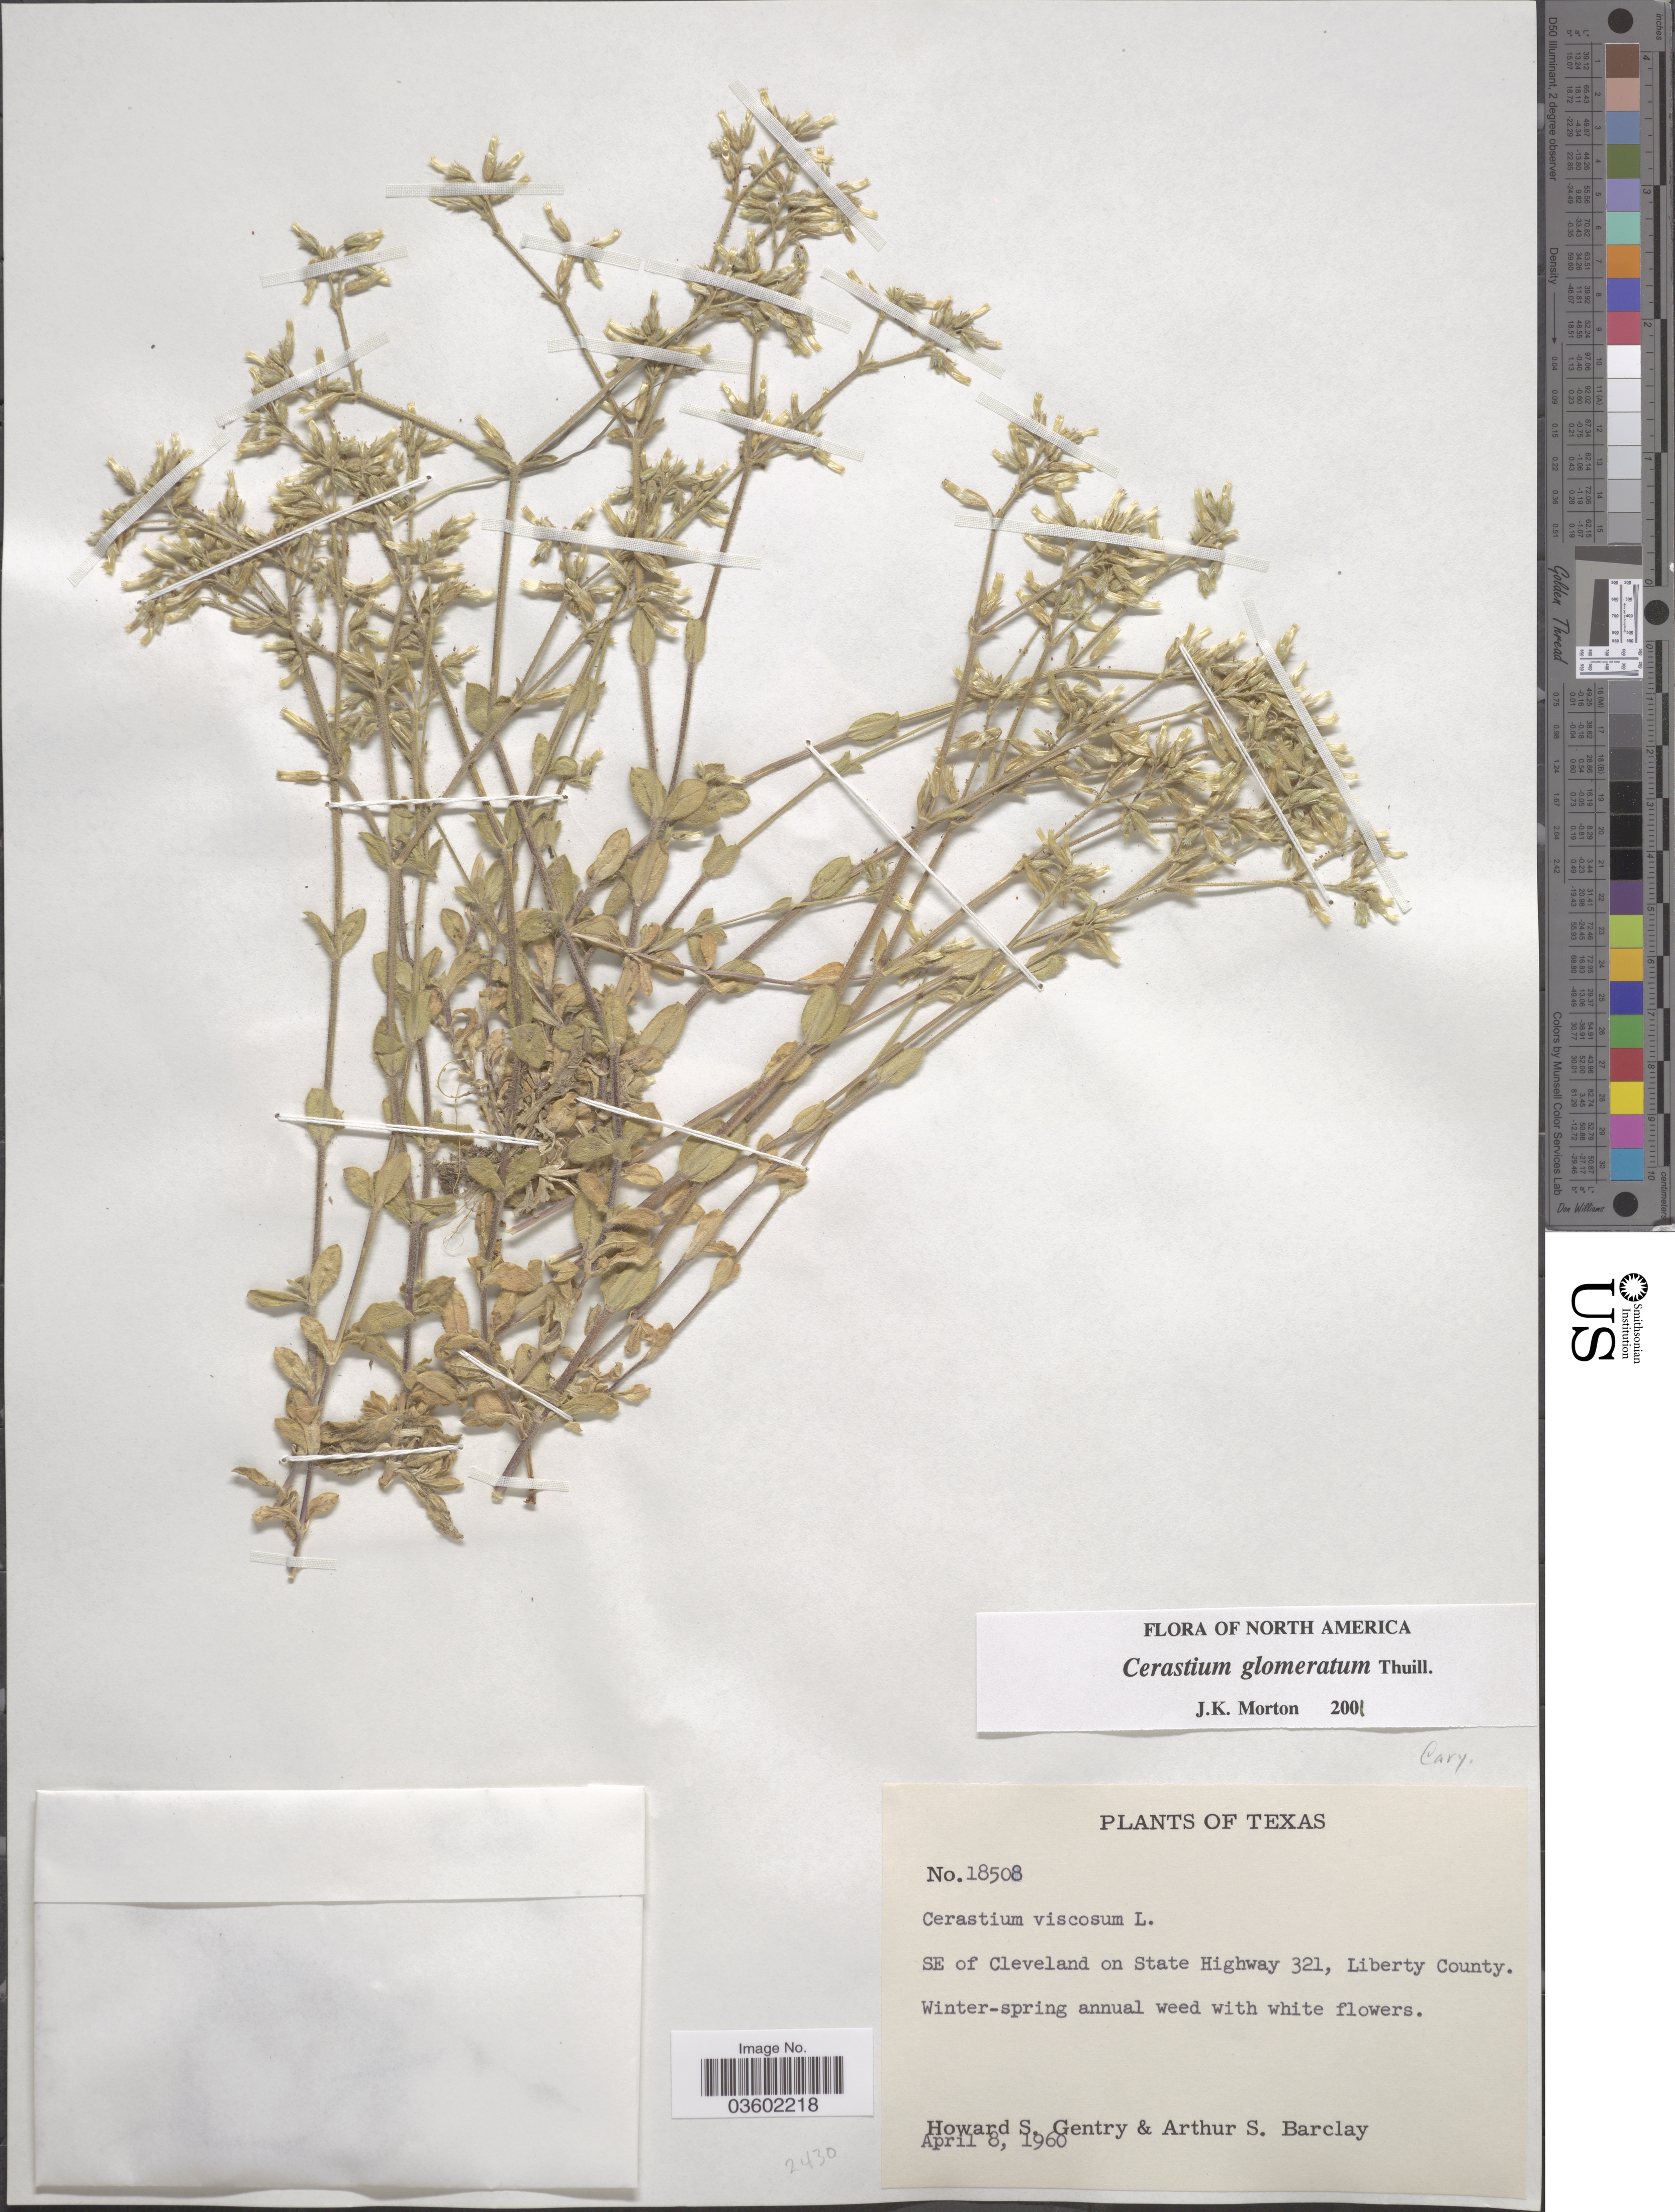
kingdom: Plantae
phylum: Tracheophyta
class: Magnoliopsida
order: Caryophyllales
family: Caryophyllaceae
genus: Cerastium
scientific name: Cerastium viscosum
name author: L.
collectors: H. S. Gentry & A. S. Barclay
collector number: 18508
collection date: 1960-04-08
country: United States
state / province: Texas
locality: SE of Cleveland on State Highway 321, Liberty County.